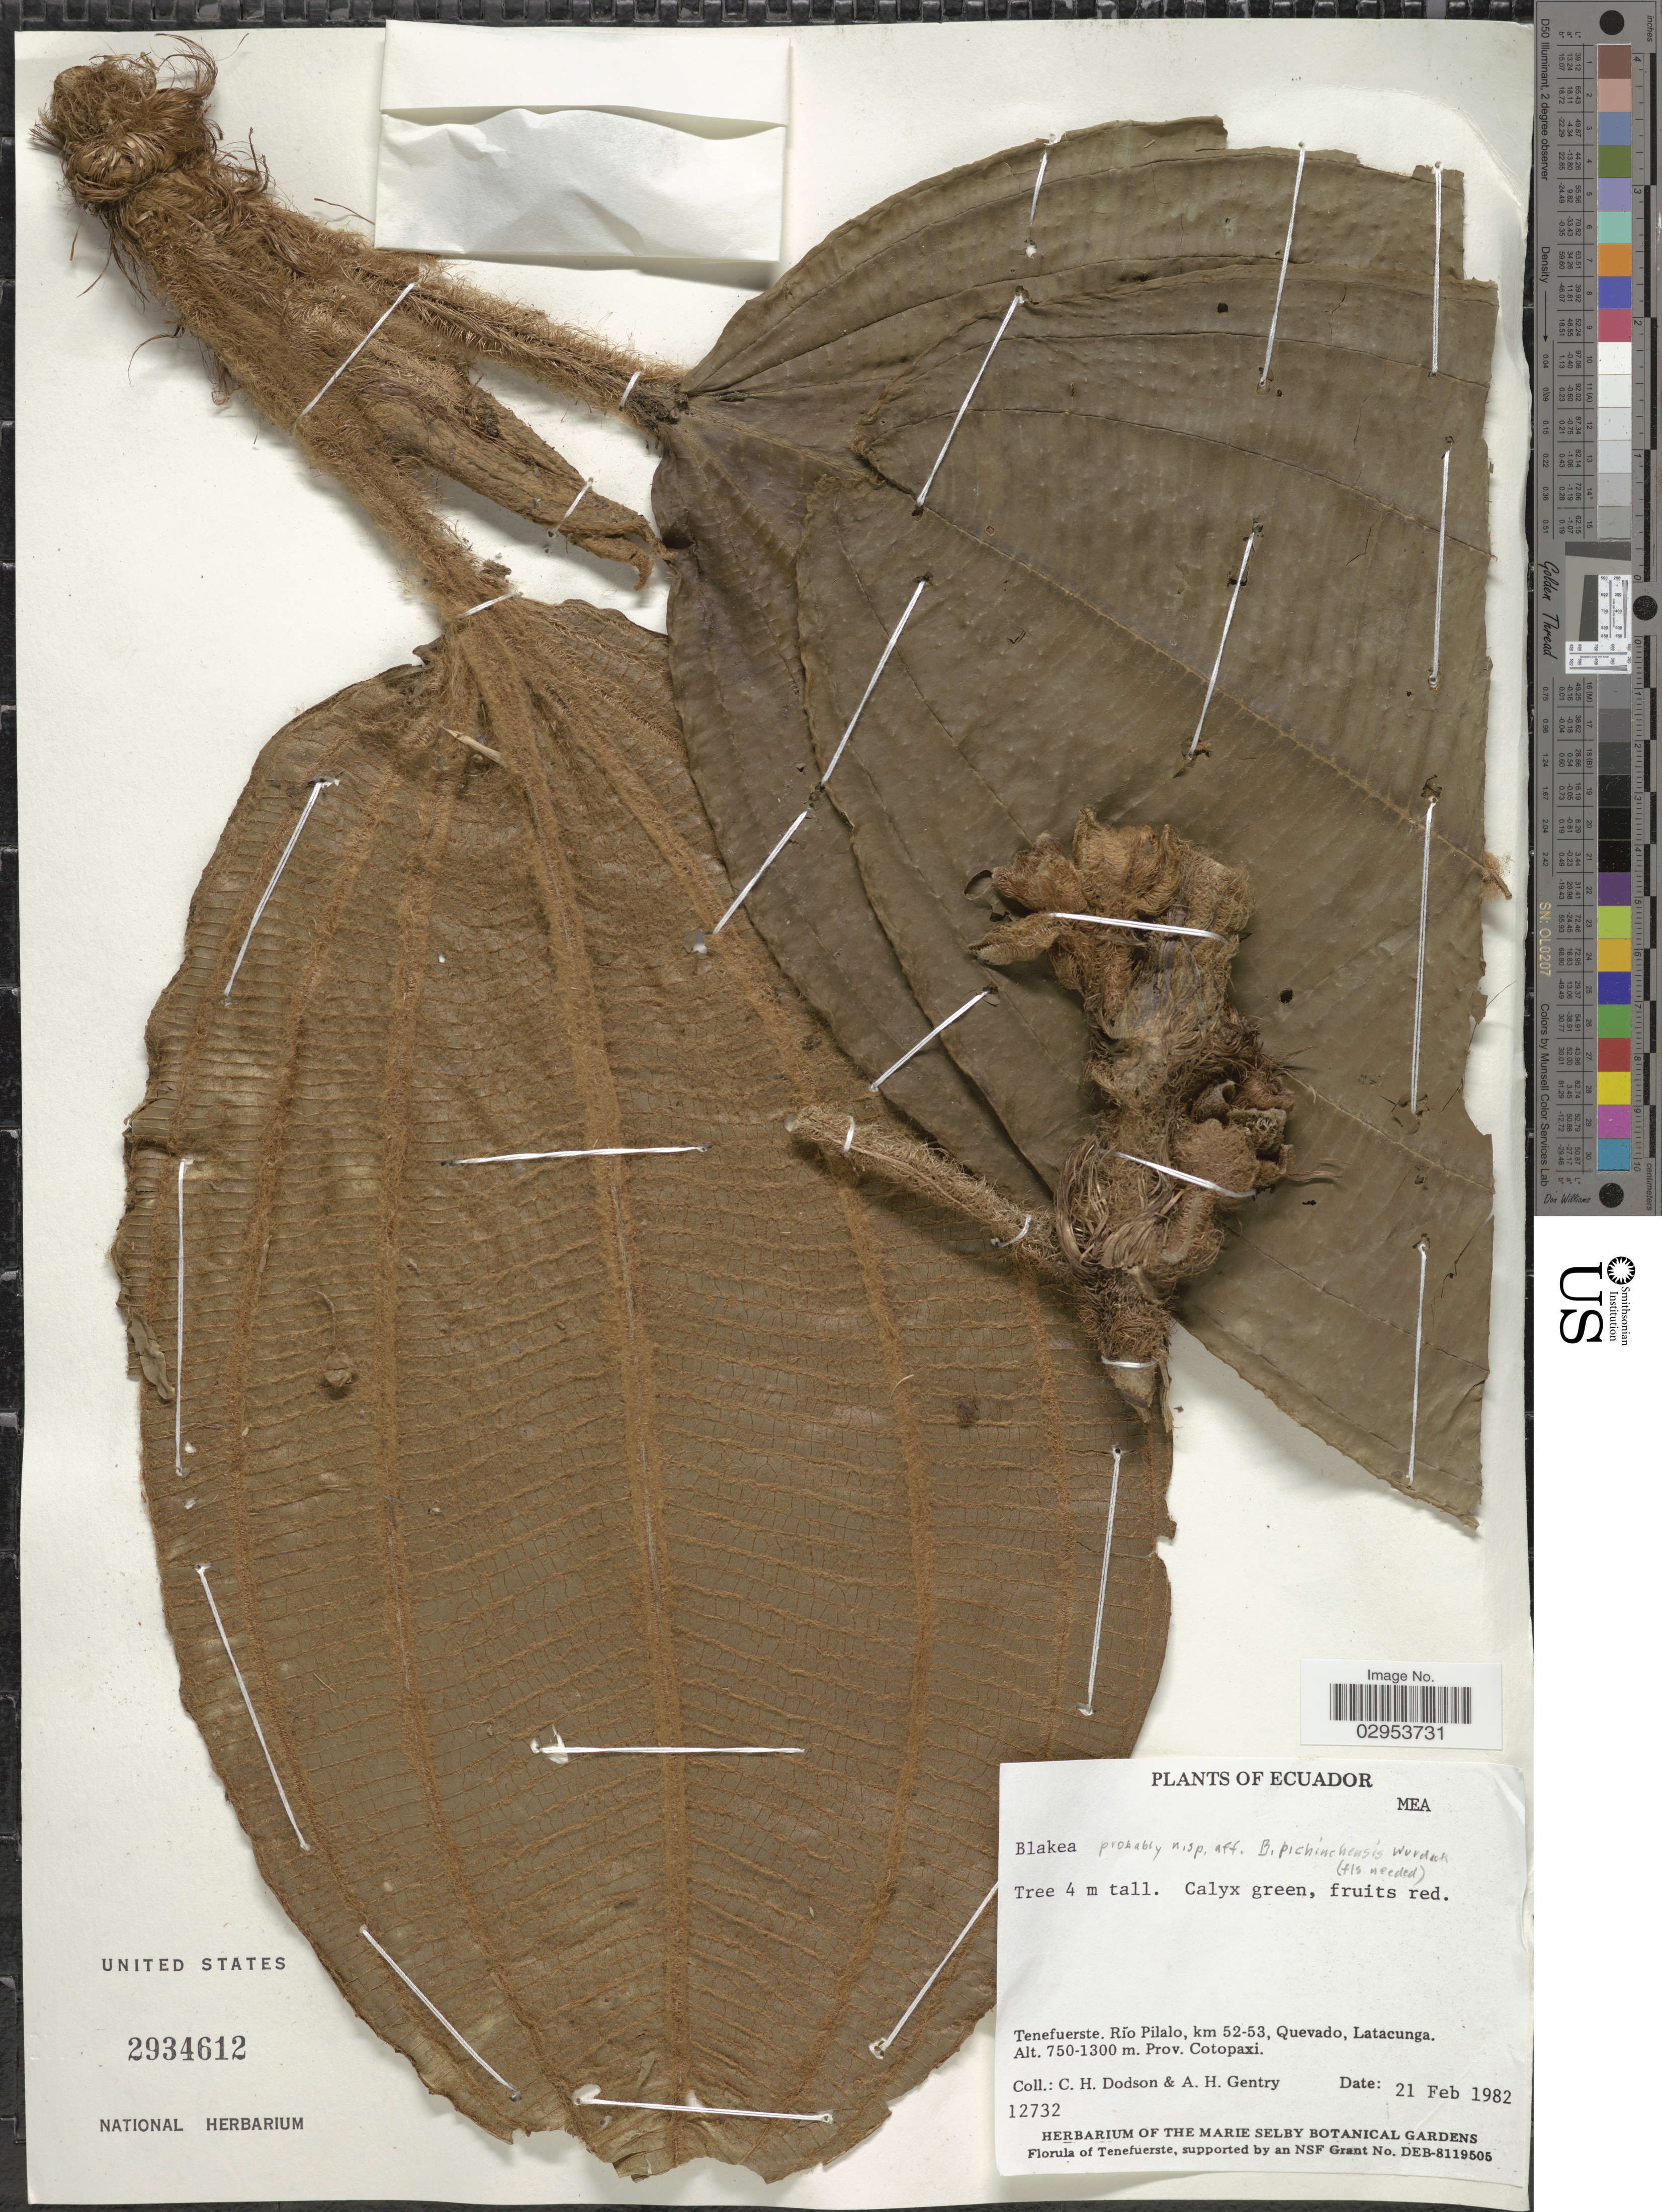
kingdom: Plantae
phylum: Tracheophyta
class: Magnoliopsida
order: Myrtales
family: Melastomataceae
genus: Blakea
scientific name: Blakea sp.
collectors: C. H. Dodson & A. H. Gentry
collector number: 12732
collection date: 1982-02-21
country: Ecuador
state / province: Cotopaxi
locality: Tenefuerste. Rîo Pilalo, km 52-53, Quevado, Latacunga.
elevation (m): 750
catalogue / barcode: US 2934612